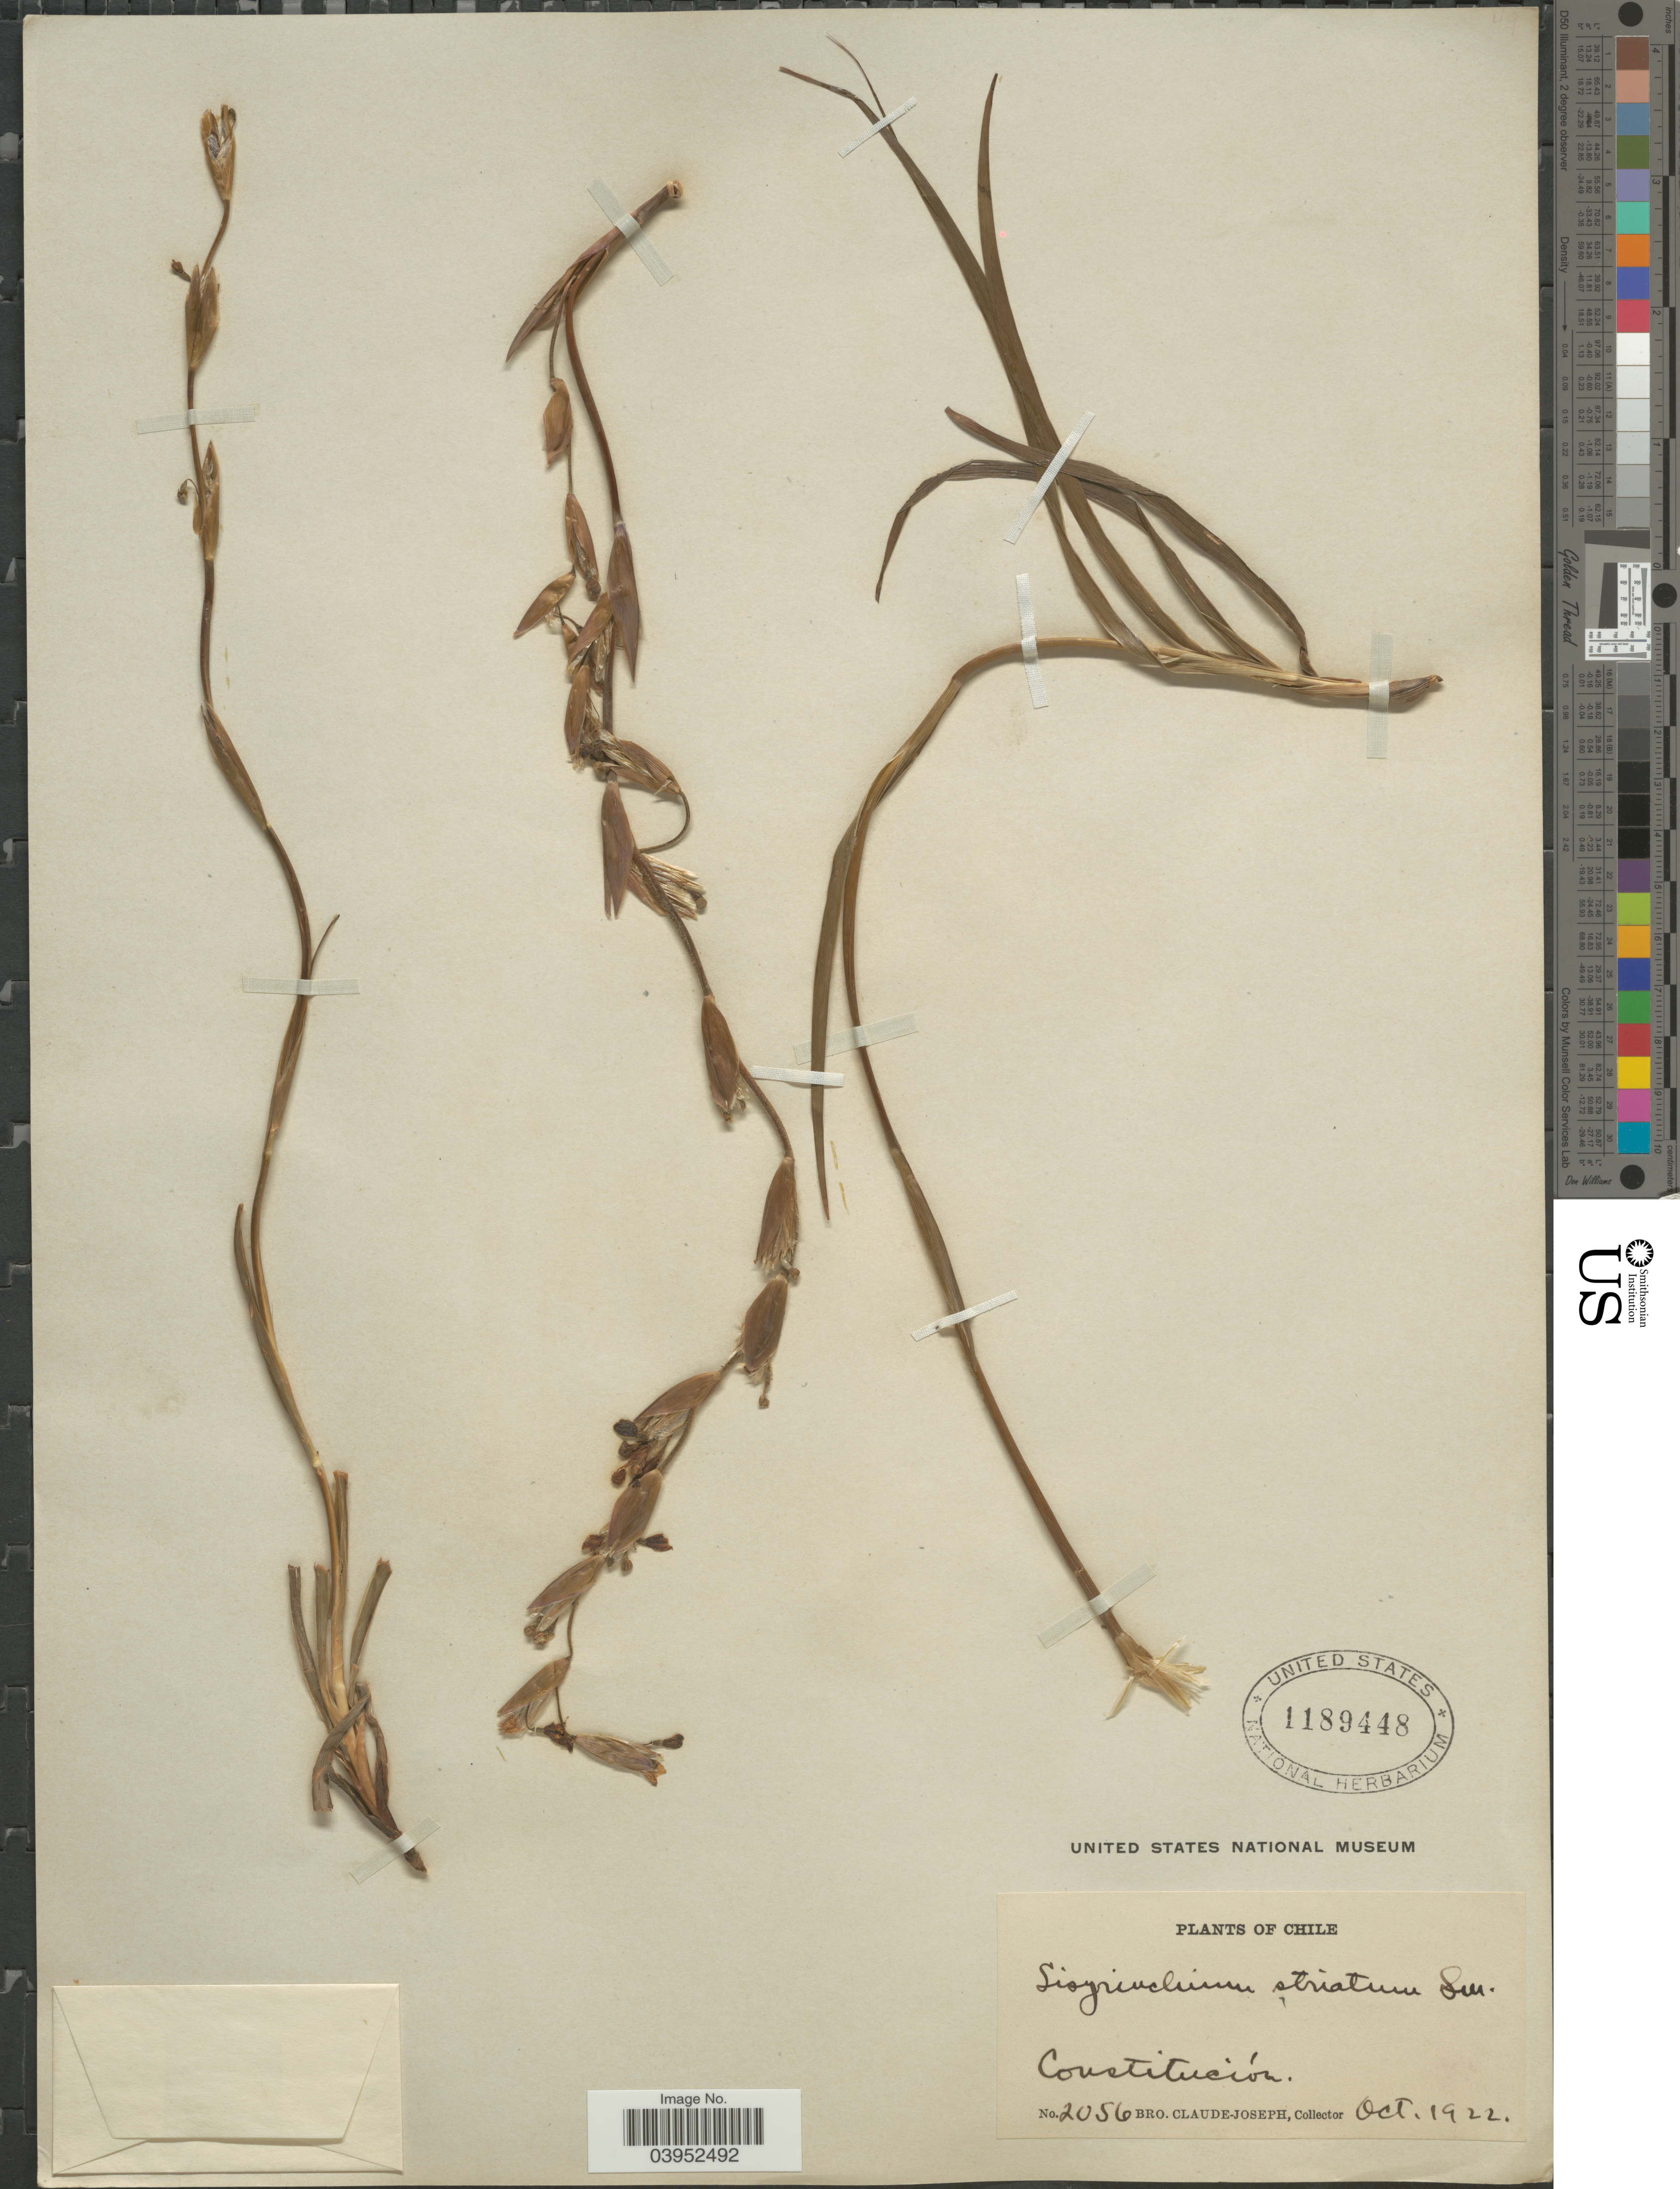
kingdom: Plantae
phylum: Tracheophyta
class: Liliopsida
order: Asparagales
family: Iridaceae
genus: Sisyrinchium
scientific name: Sisyrinchium striatum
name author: Sm.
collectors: Bro. Claude-Joseph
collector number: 2056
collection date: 1922-10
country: Chile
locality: Constitución.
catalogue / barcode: US 1189448